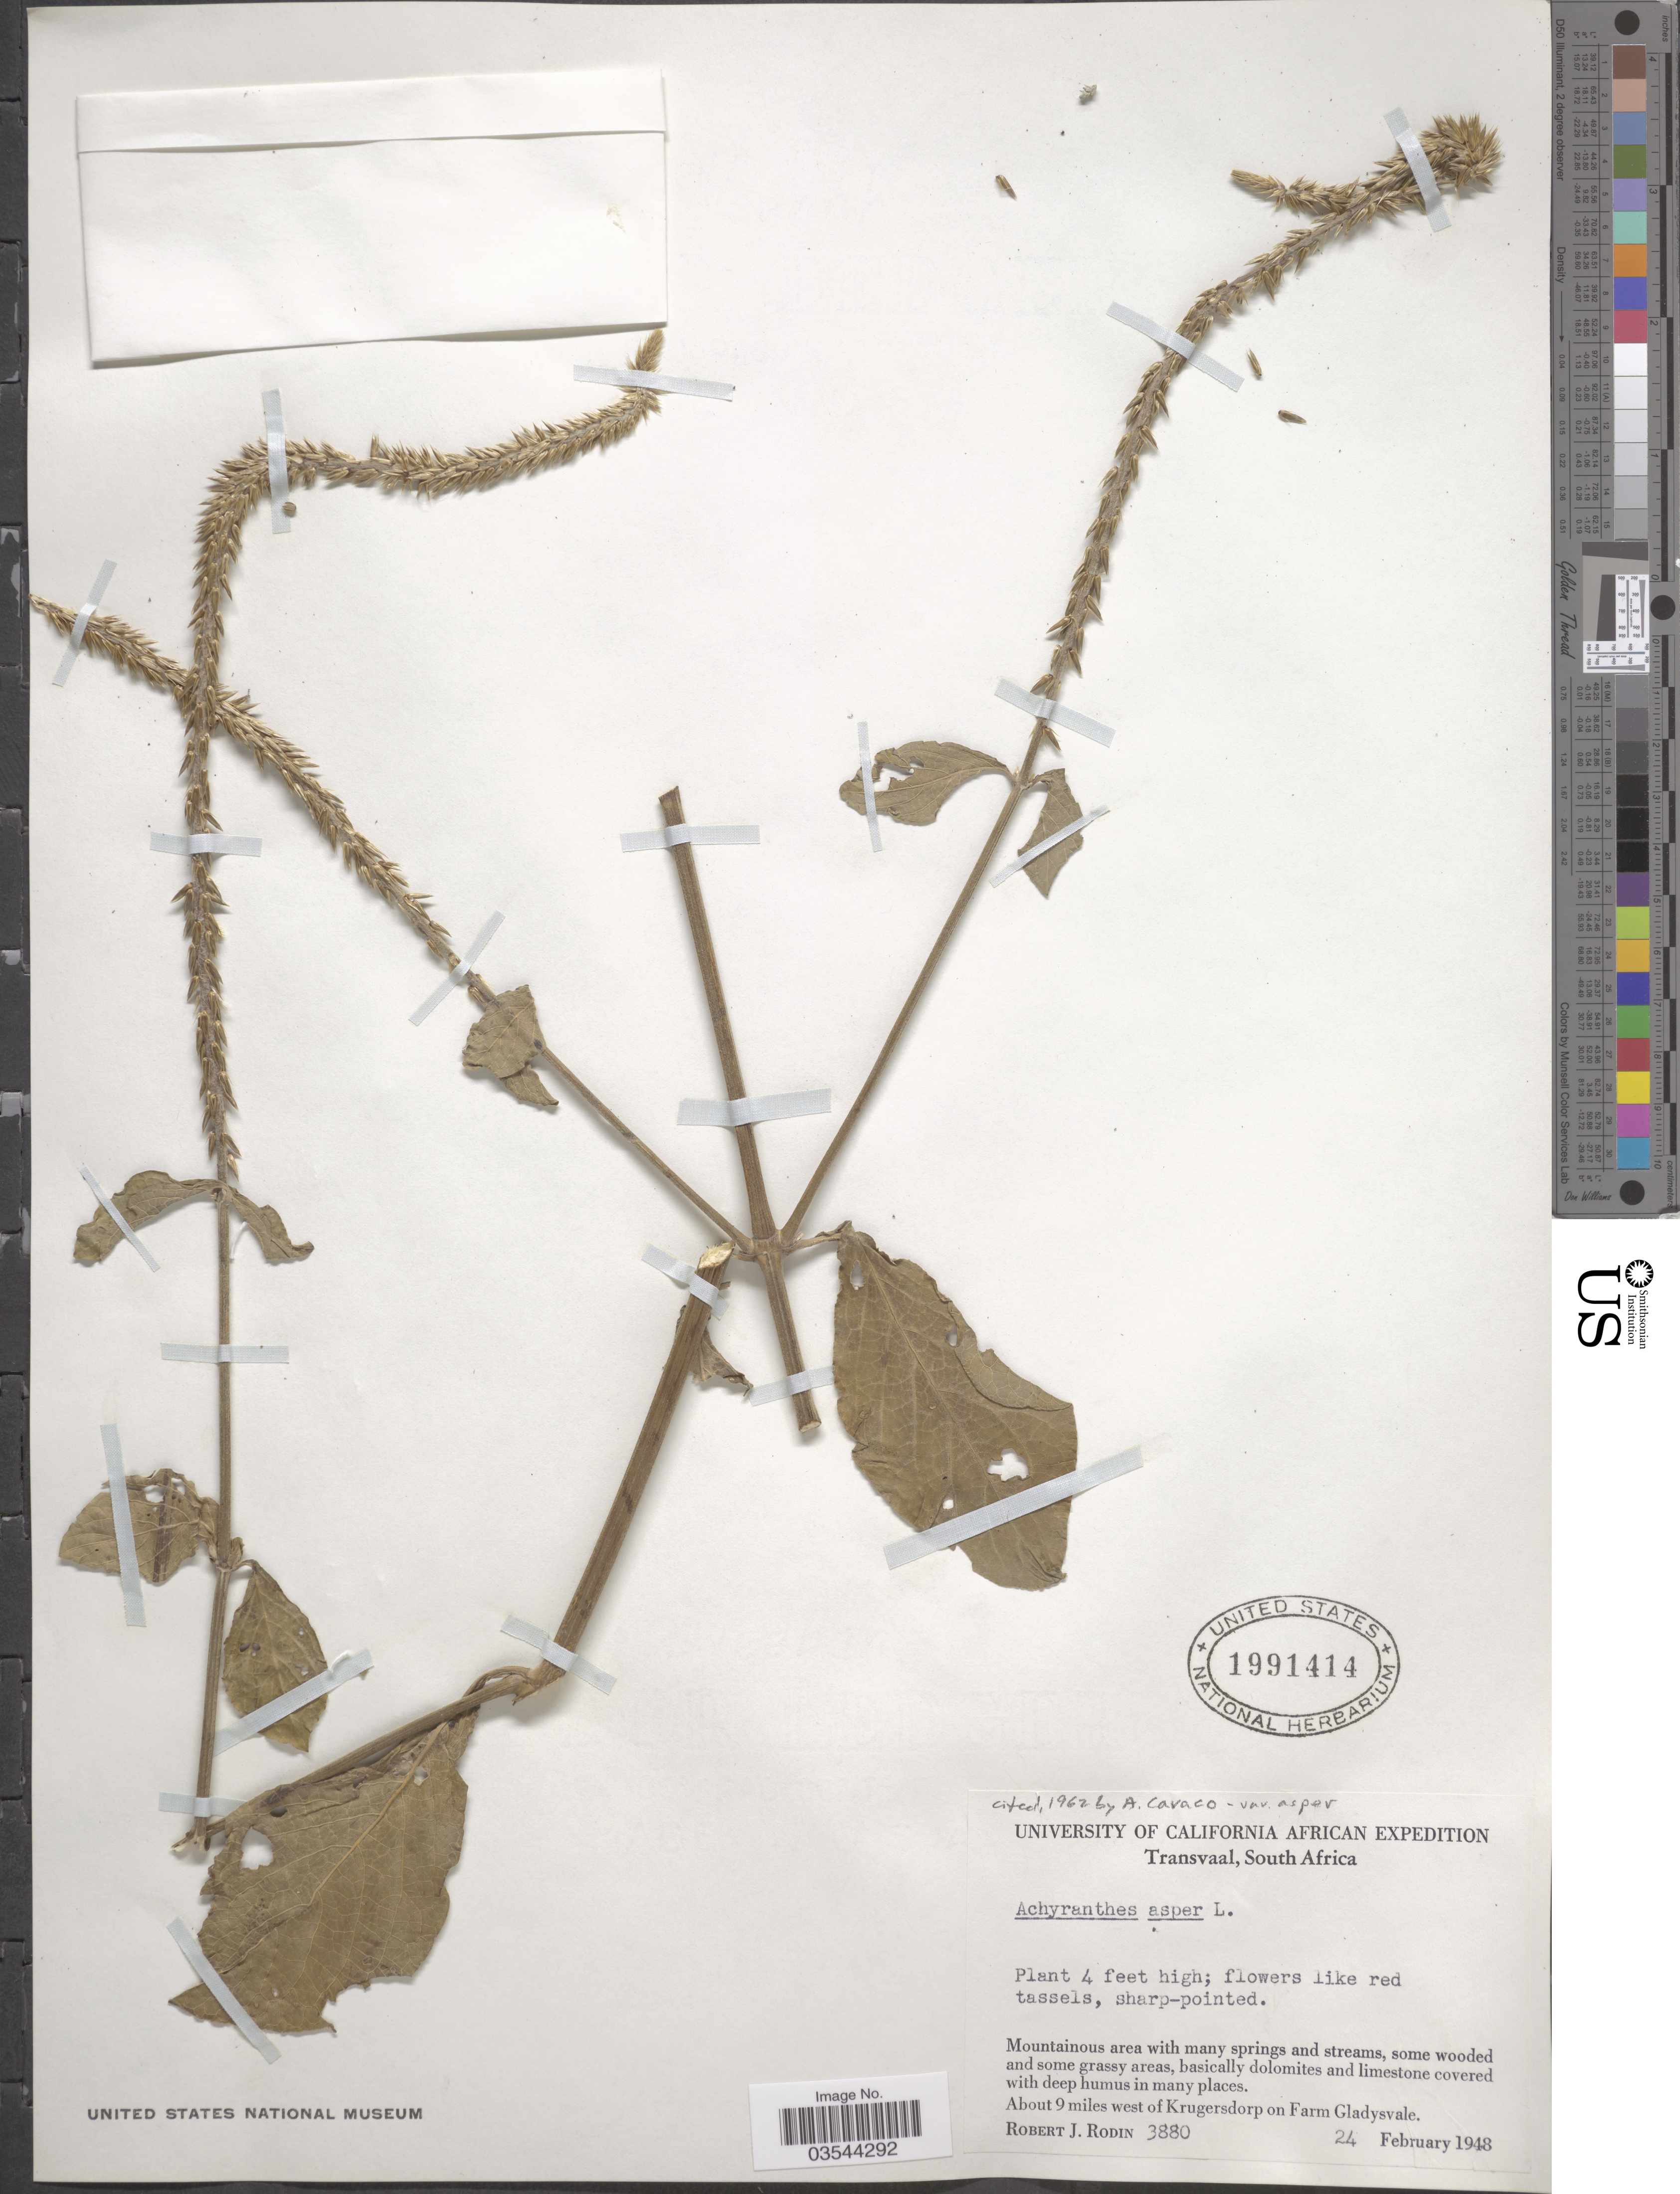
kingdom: Plantae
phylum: Tracheophyta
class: Magnoliopsida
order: Caryophyllales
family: Amaranthaceae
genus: Achyranthes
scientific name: Achyranthes aspera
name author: L.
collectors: R. J. Rodin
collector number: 3880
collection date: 1948-02-24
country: South Africa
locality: Transvaal. About 9 miles west of Krugersdorp on Farm Gladysvale.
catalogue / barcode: US 1991414